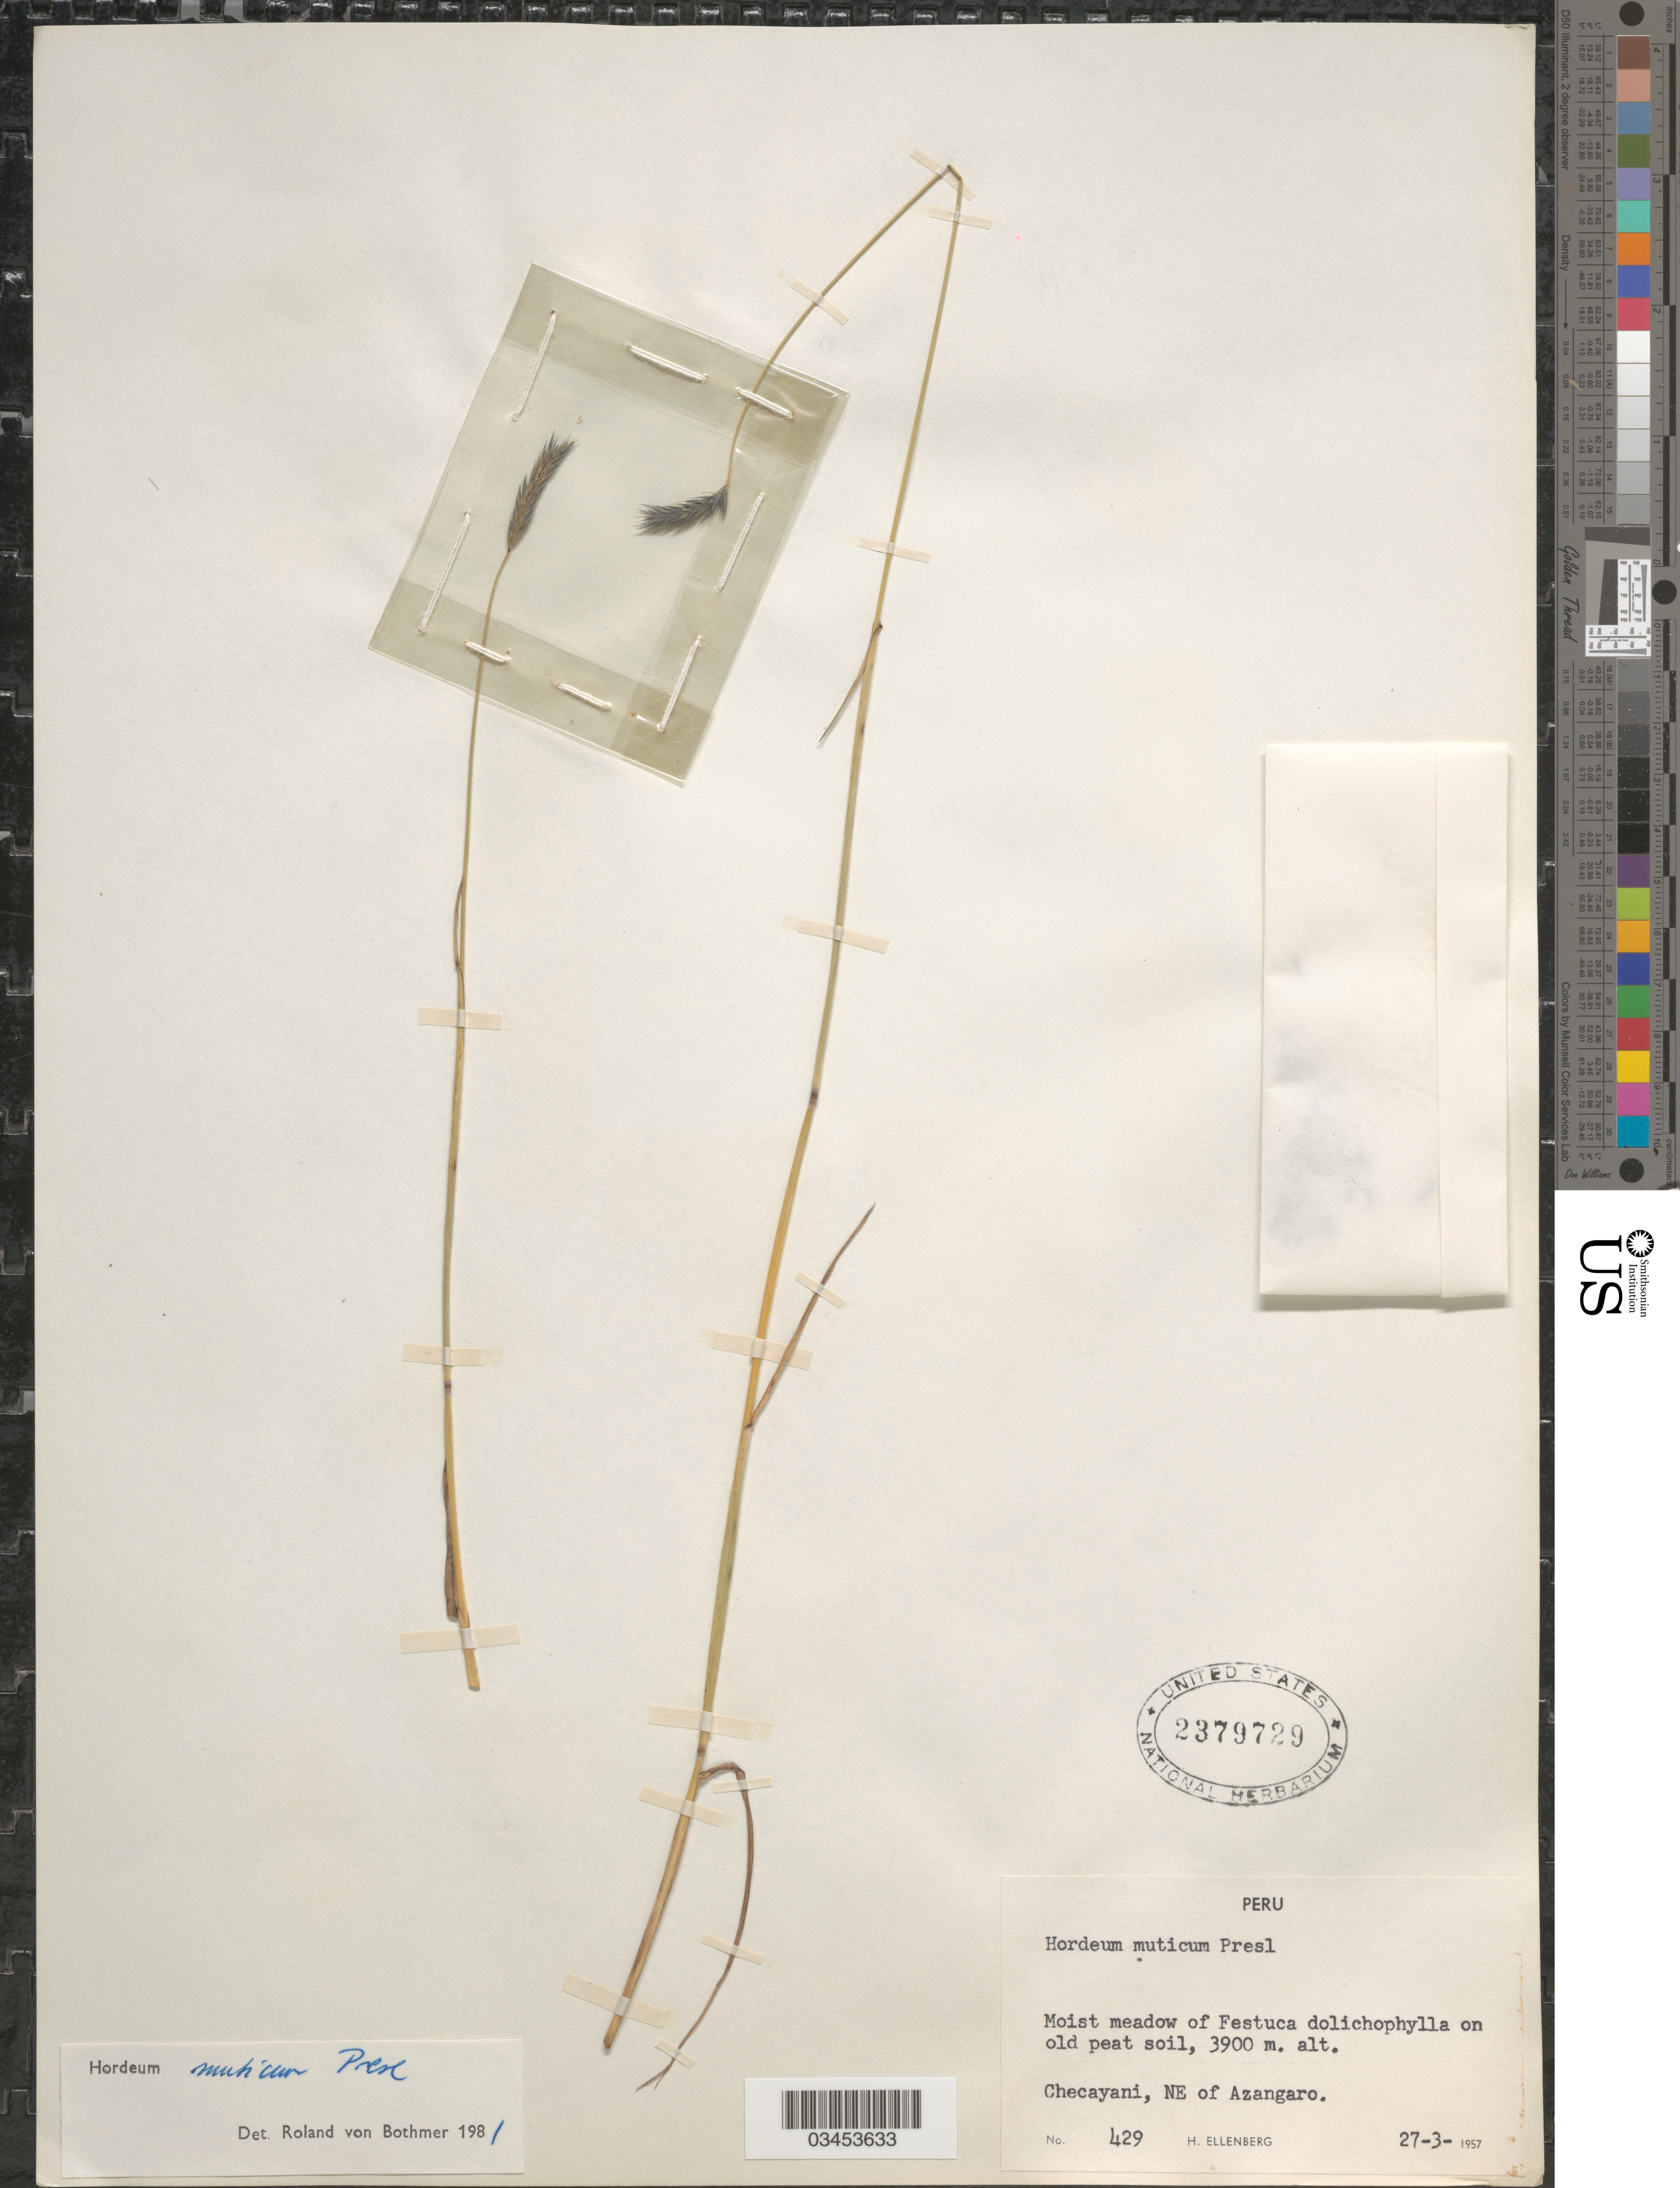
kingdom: Plantae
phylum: Tracheophyta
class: Liliopsida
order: Poales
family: Poaceae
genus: Hordeum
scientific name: Hordeum muticum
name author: J. Presl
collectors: H. Ellenberg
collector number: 429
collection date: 1957-03-27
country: Peru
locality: Checayani, NE of Azangaro.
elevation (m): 3900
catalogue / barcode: US 2379729